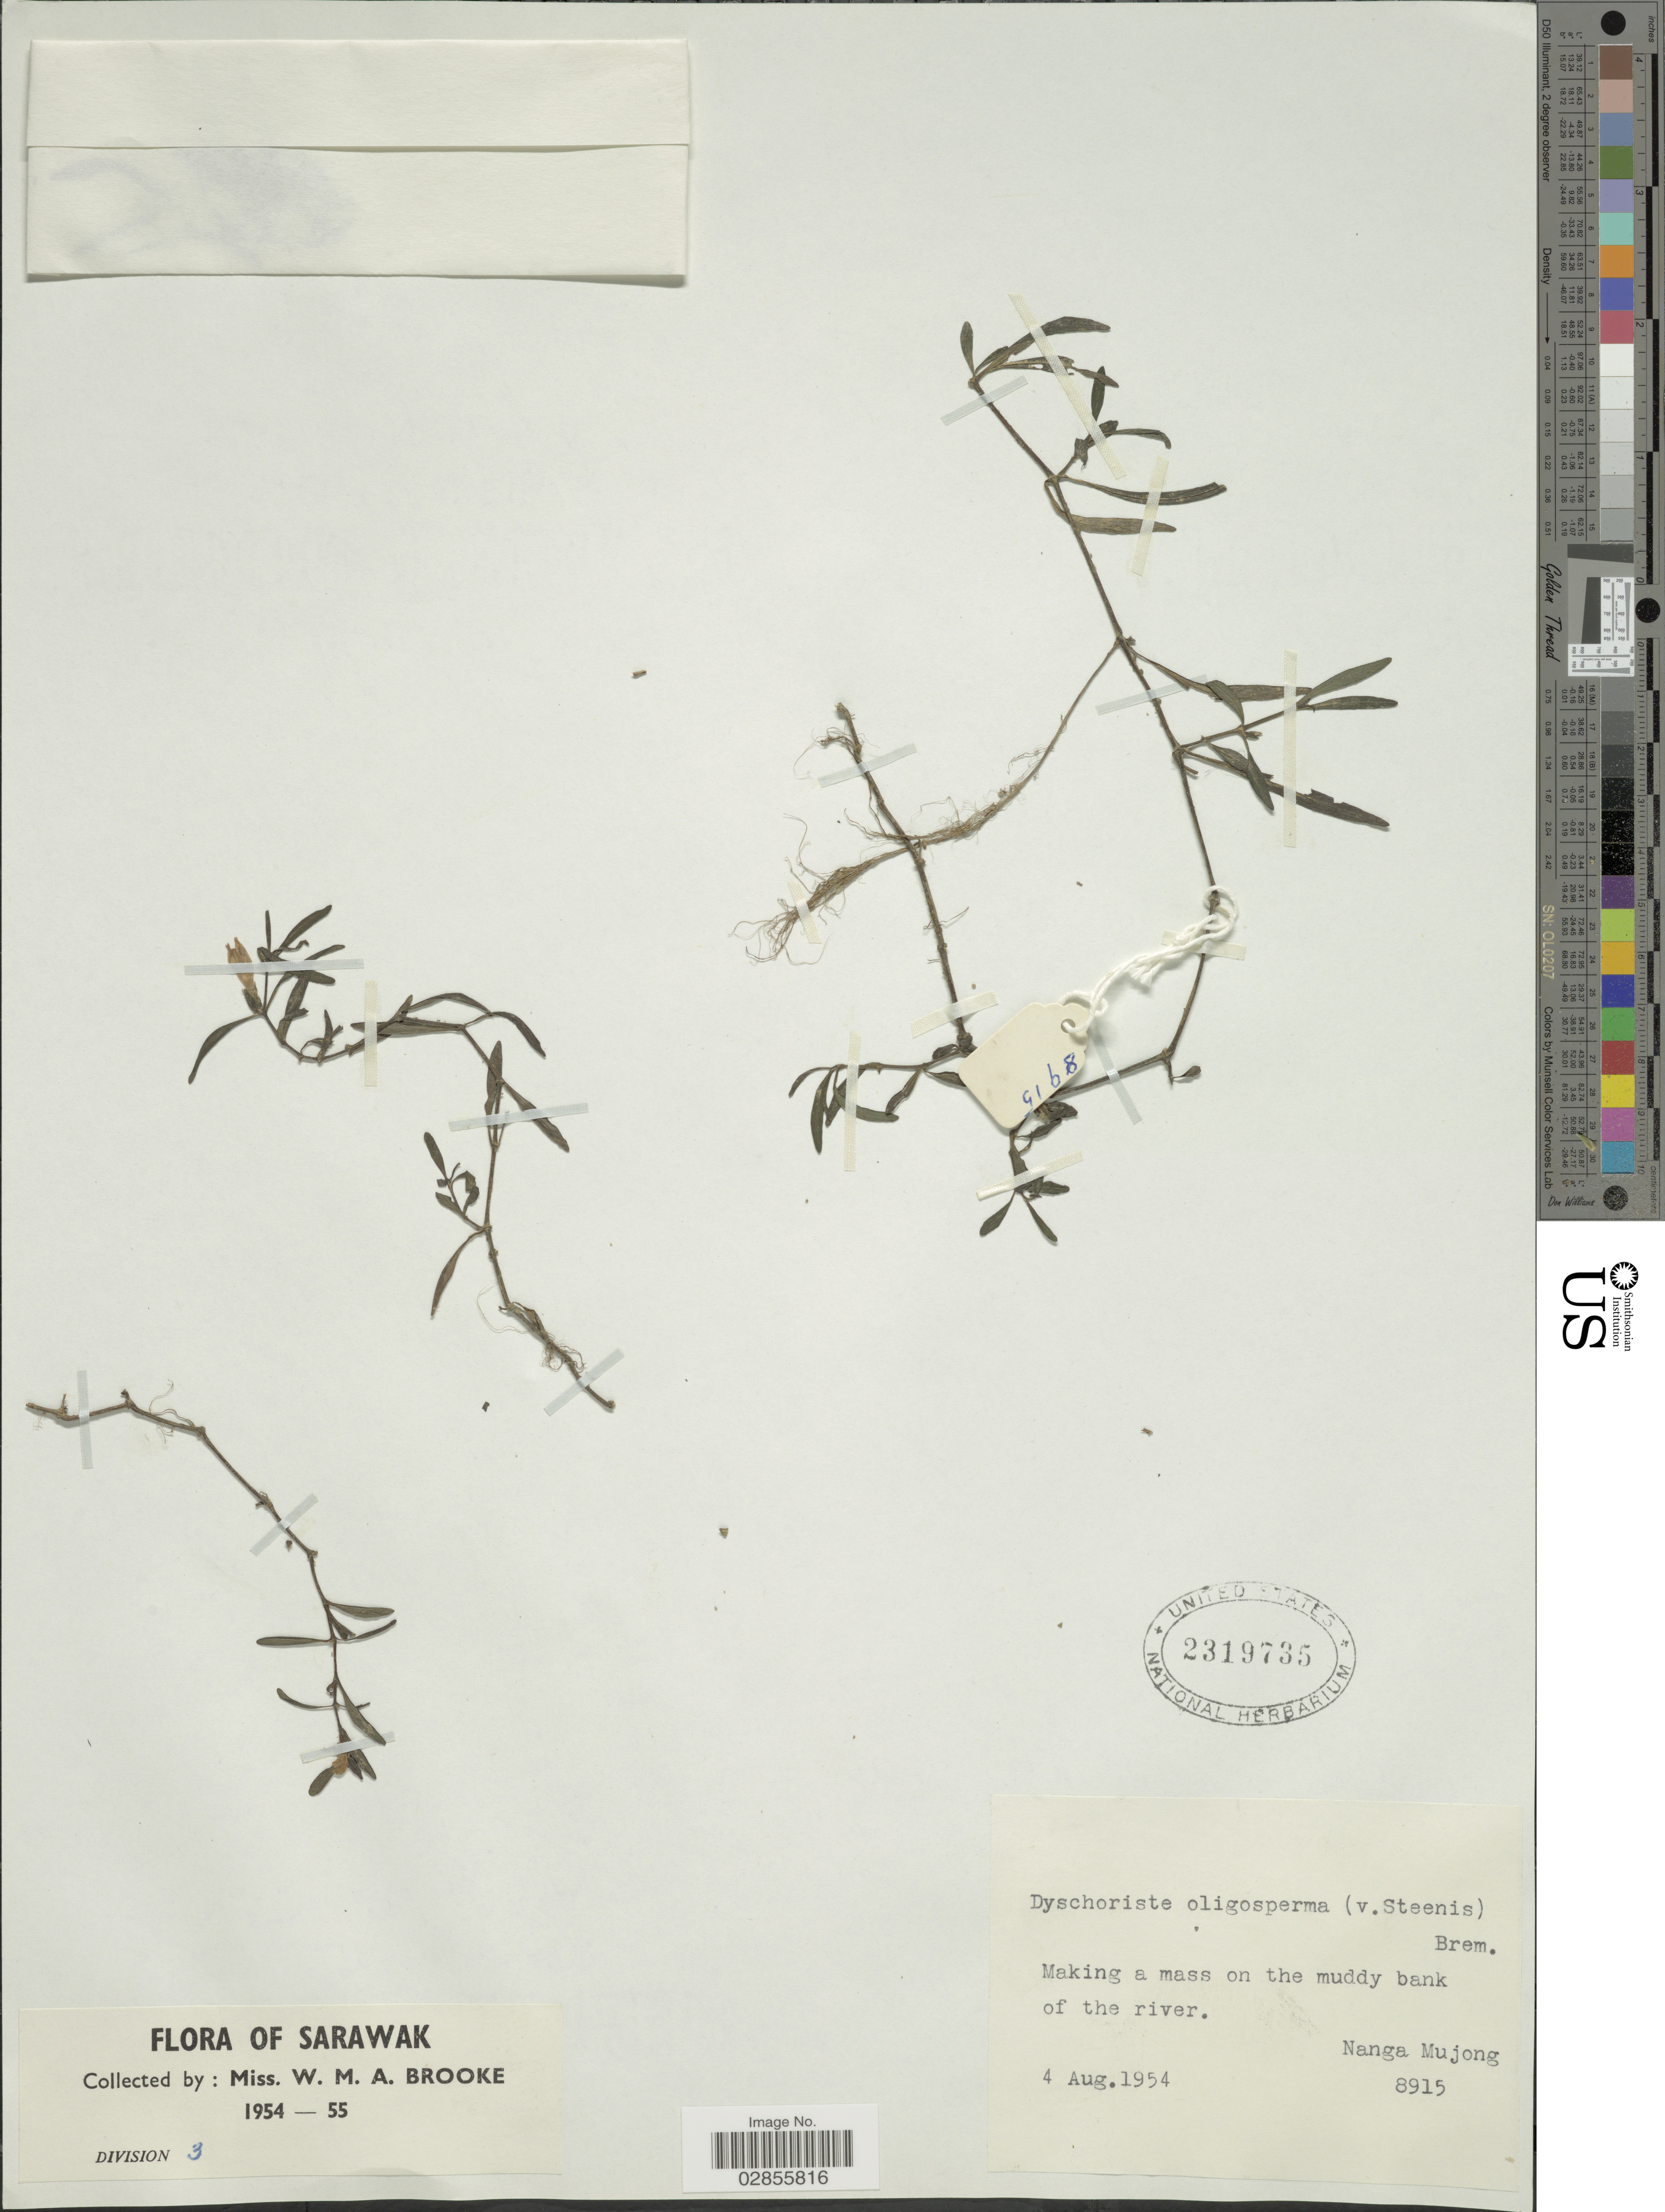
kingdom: Plantae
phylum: Tracheophyta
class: Magnoliopsida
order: Lamiales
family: Acanthaceae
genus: Dyschoriste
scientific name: Dyschoriste oligosperma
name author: (Steenis) Bremek.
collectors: W. Brooke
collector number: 8915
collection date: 1954-08-04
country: Malaysia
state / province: Sarawak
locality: Nanga Mujong.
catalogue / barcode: US 2319735